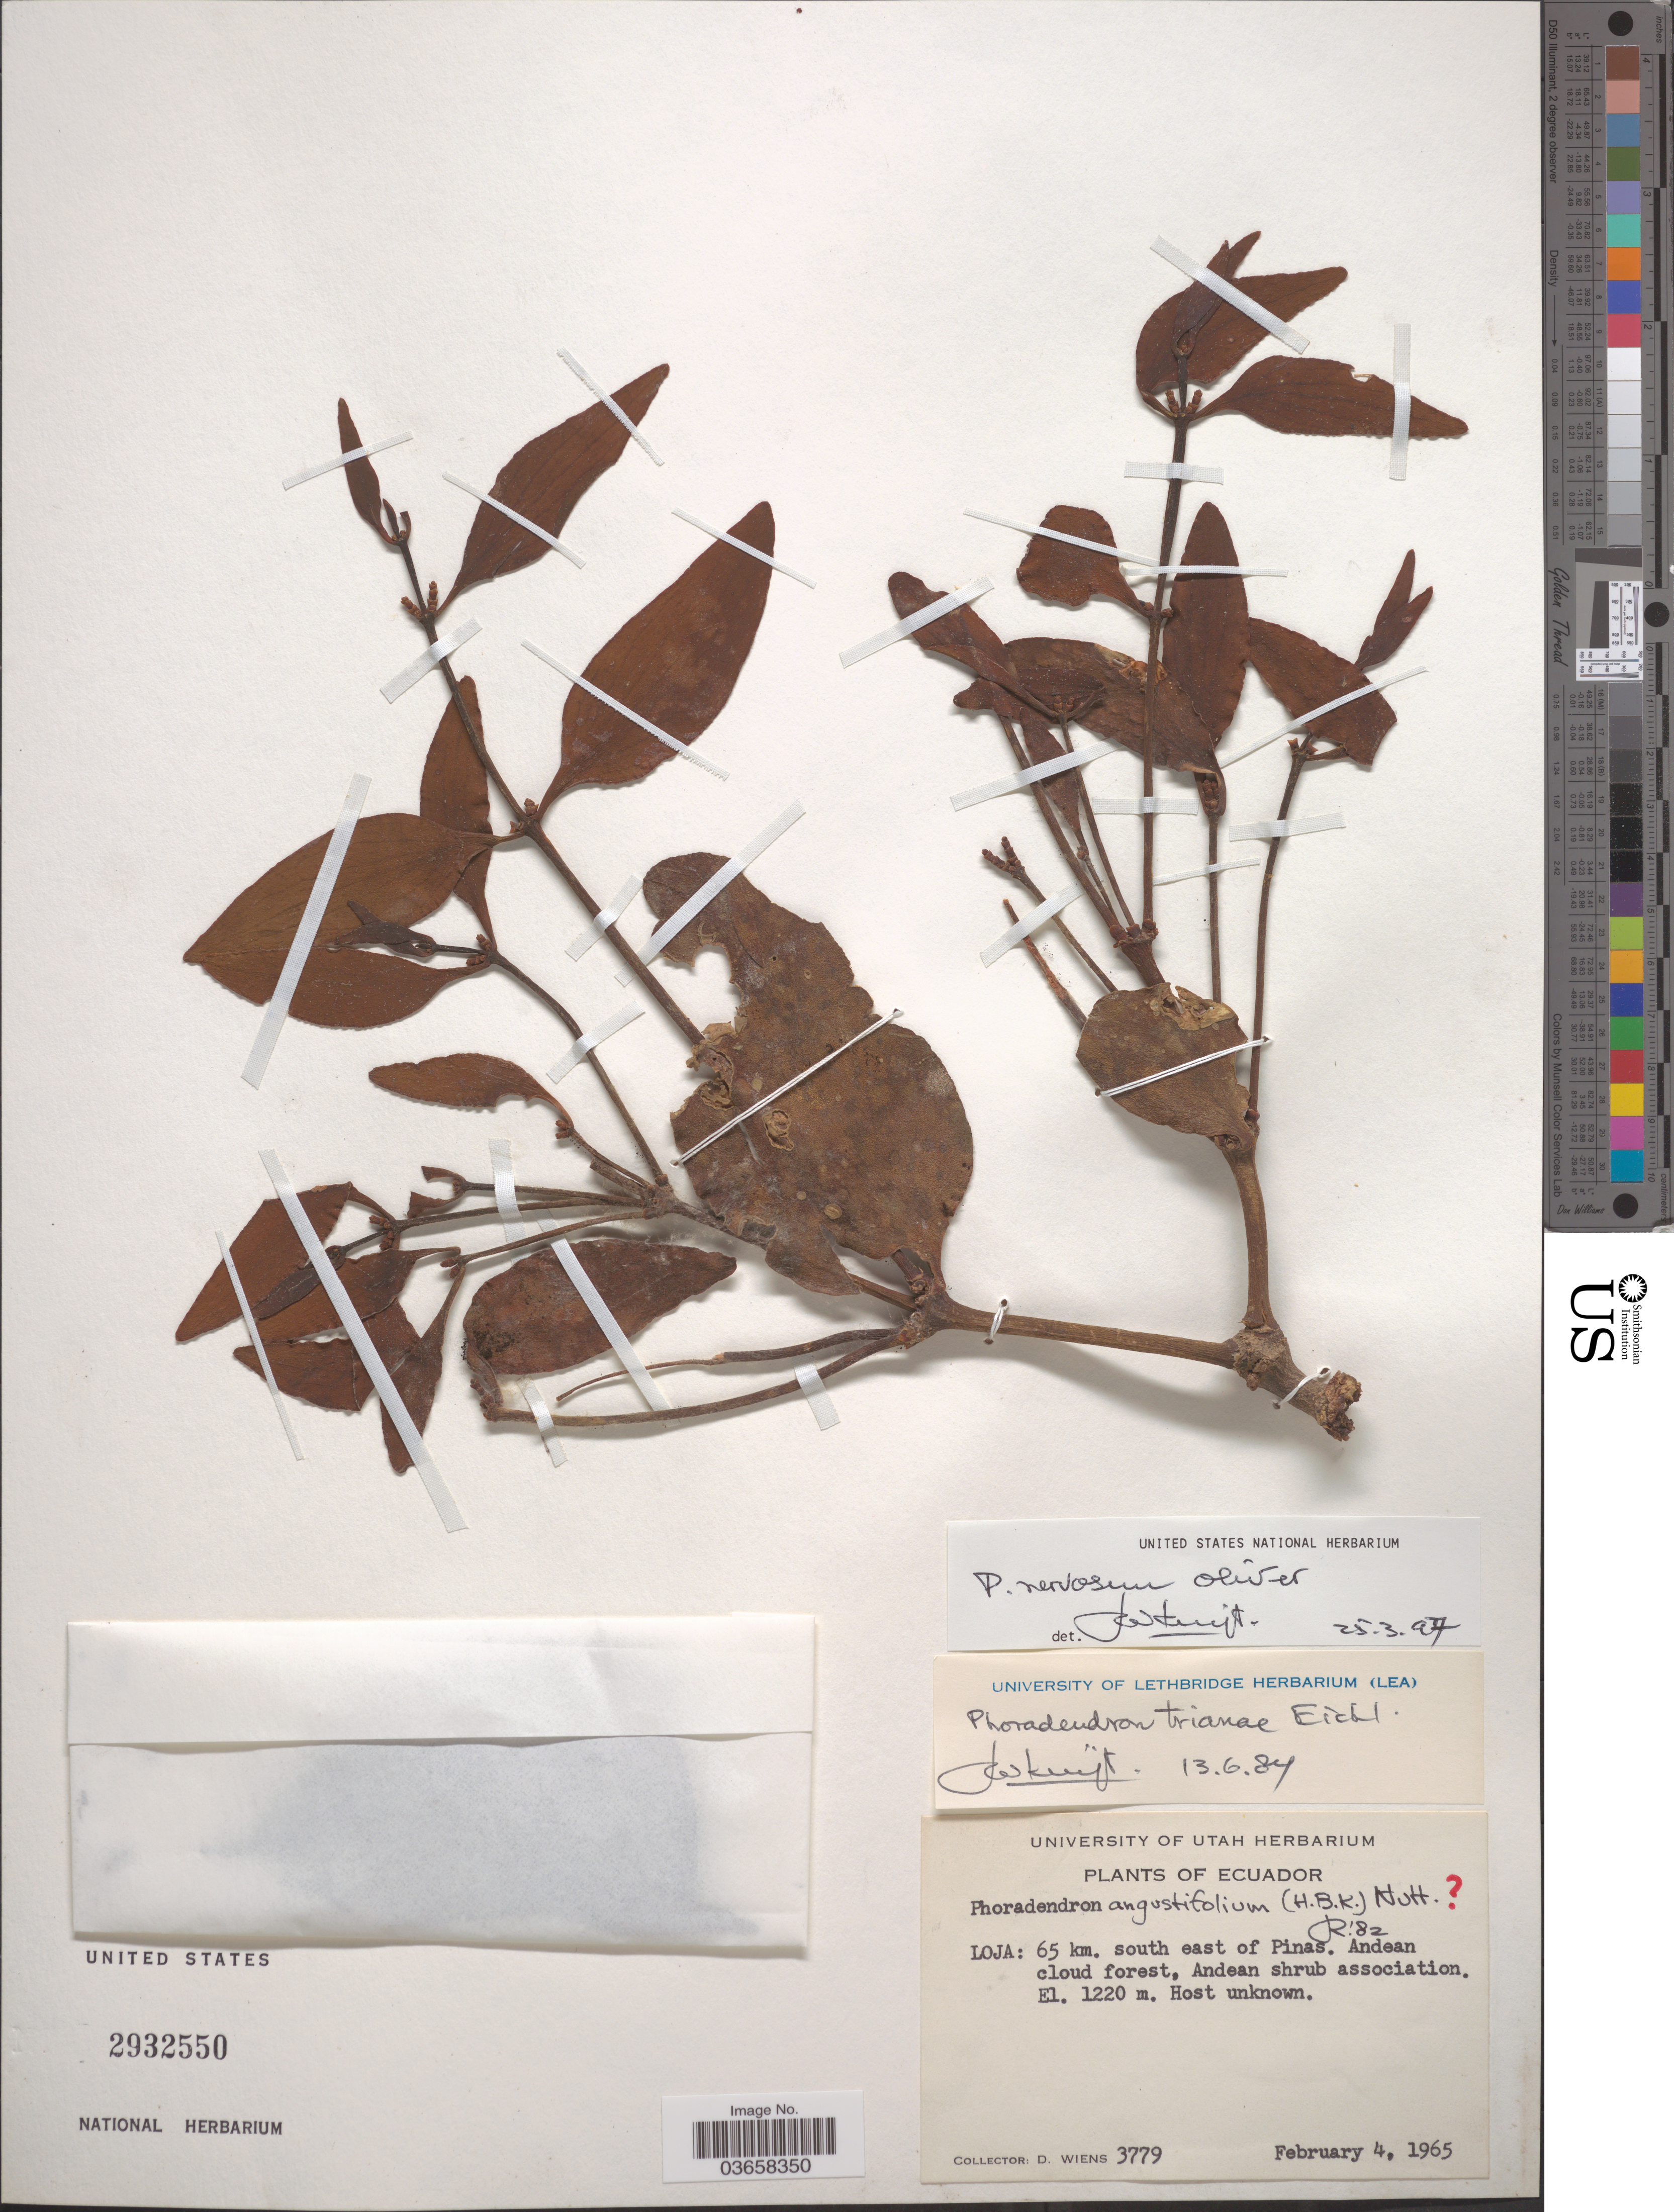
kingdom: Plantae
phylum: Tracheophyta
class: Magnoliopsida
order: Santalales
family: Viscaceae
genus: Phoradendron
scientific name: Phoradendron nervosum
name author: Oliv.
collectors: D. Wiens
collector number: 3779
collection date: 1965-02-04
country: Ecuador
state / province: Loja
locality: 65 km. south east of Pinas.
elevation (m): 1220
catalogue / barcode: US 2932550